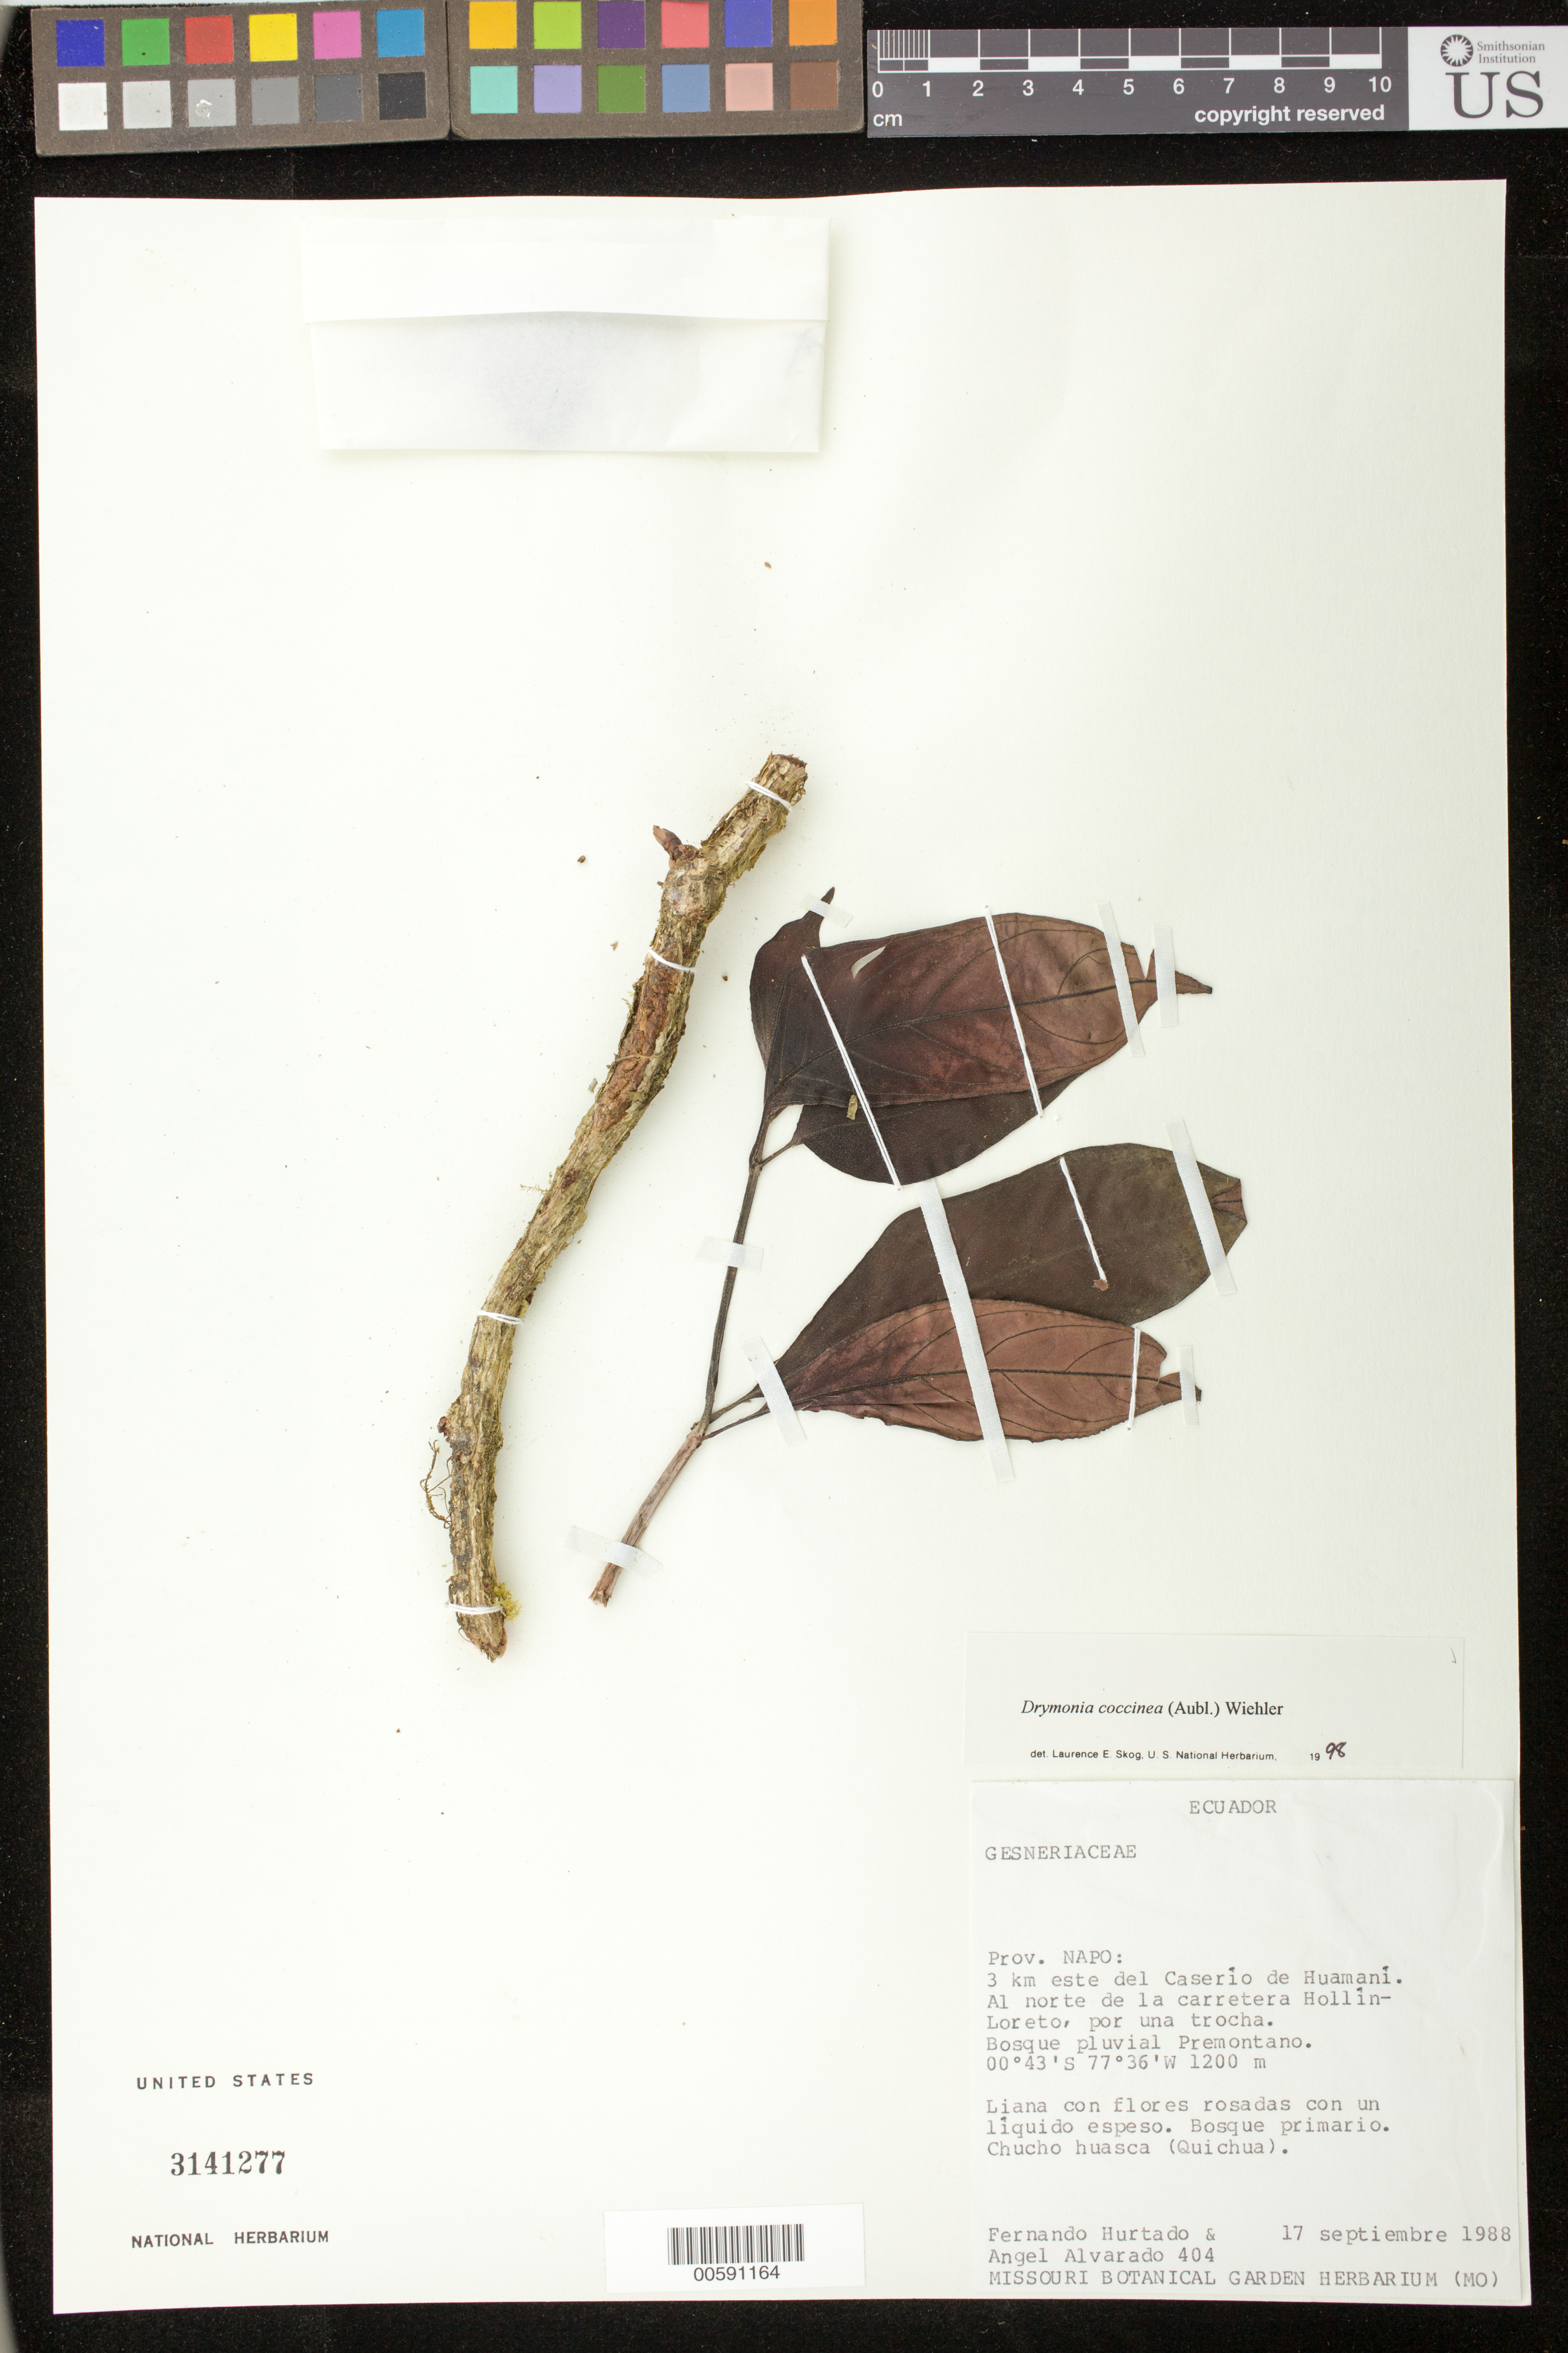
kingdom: Plantae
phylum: Tracheophyta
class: Magnoliopsida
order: Lamiales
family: Gesneriaceae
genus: Drymonia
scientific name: Drymonia coccinea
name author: (Aubl.) Wiehler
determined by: Skog, Laurence E.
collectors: F. Hurtado & A. Alvarado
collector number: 404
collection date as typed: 17 Sep 1988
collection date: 1988-09-17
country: Ecuador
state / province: Napo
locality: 3 km E del Caserío de Huamaní, al N de la carretera Hollín-Loreto, por una trocha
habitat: Bosque pluvial premontano; bosque primario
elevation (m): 1200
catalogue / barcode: US 3141277